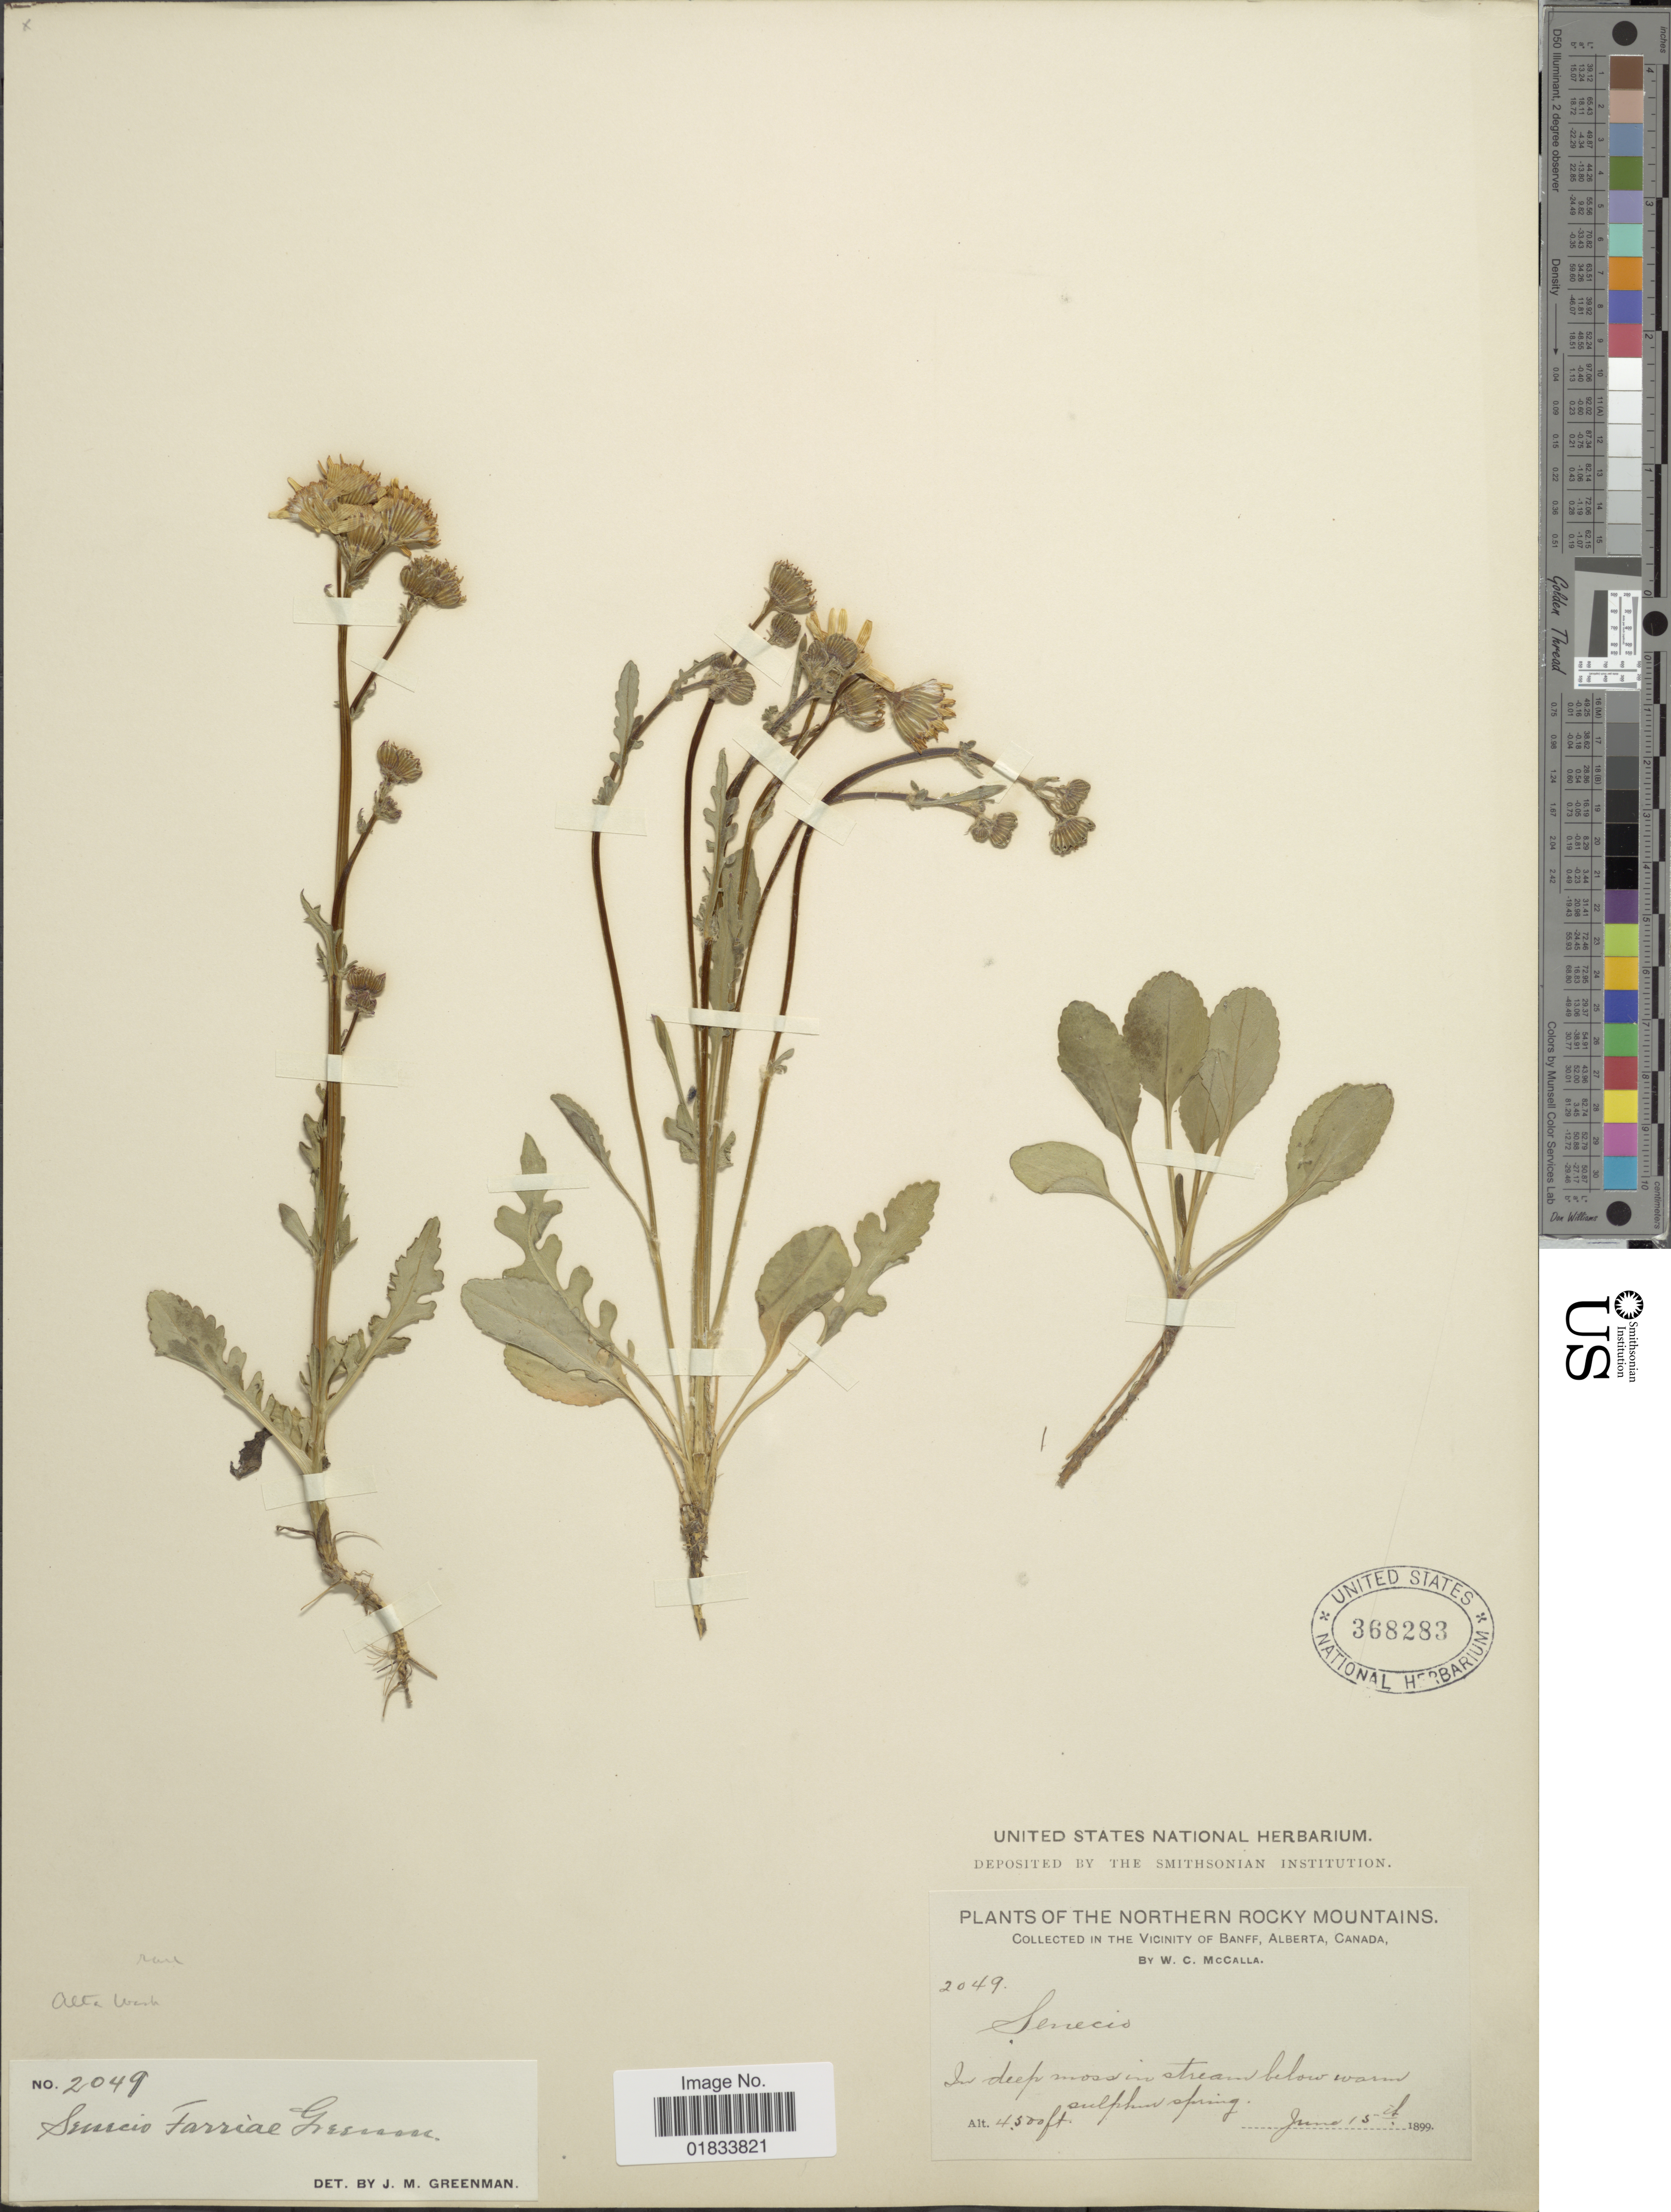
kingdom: Plantae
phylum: Tracheophyta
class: Magnoliopsida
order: Asterales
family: Asteraceae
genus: Senecio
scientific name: Senecio farriae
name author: Greenm.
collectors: W. McCalla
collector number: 2049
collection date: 1899-06-15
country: Canada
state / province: Alberta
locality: Northern Rocky Mountains, vicinity of Banff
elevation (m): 1372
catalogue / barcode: US 368283